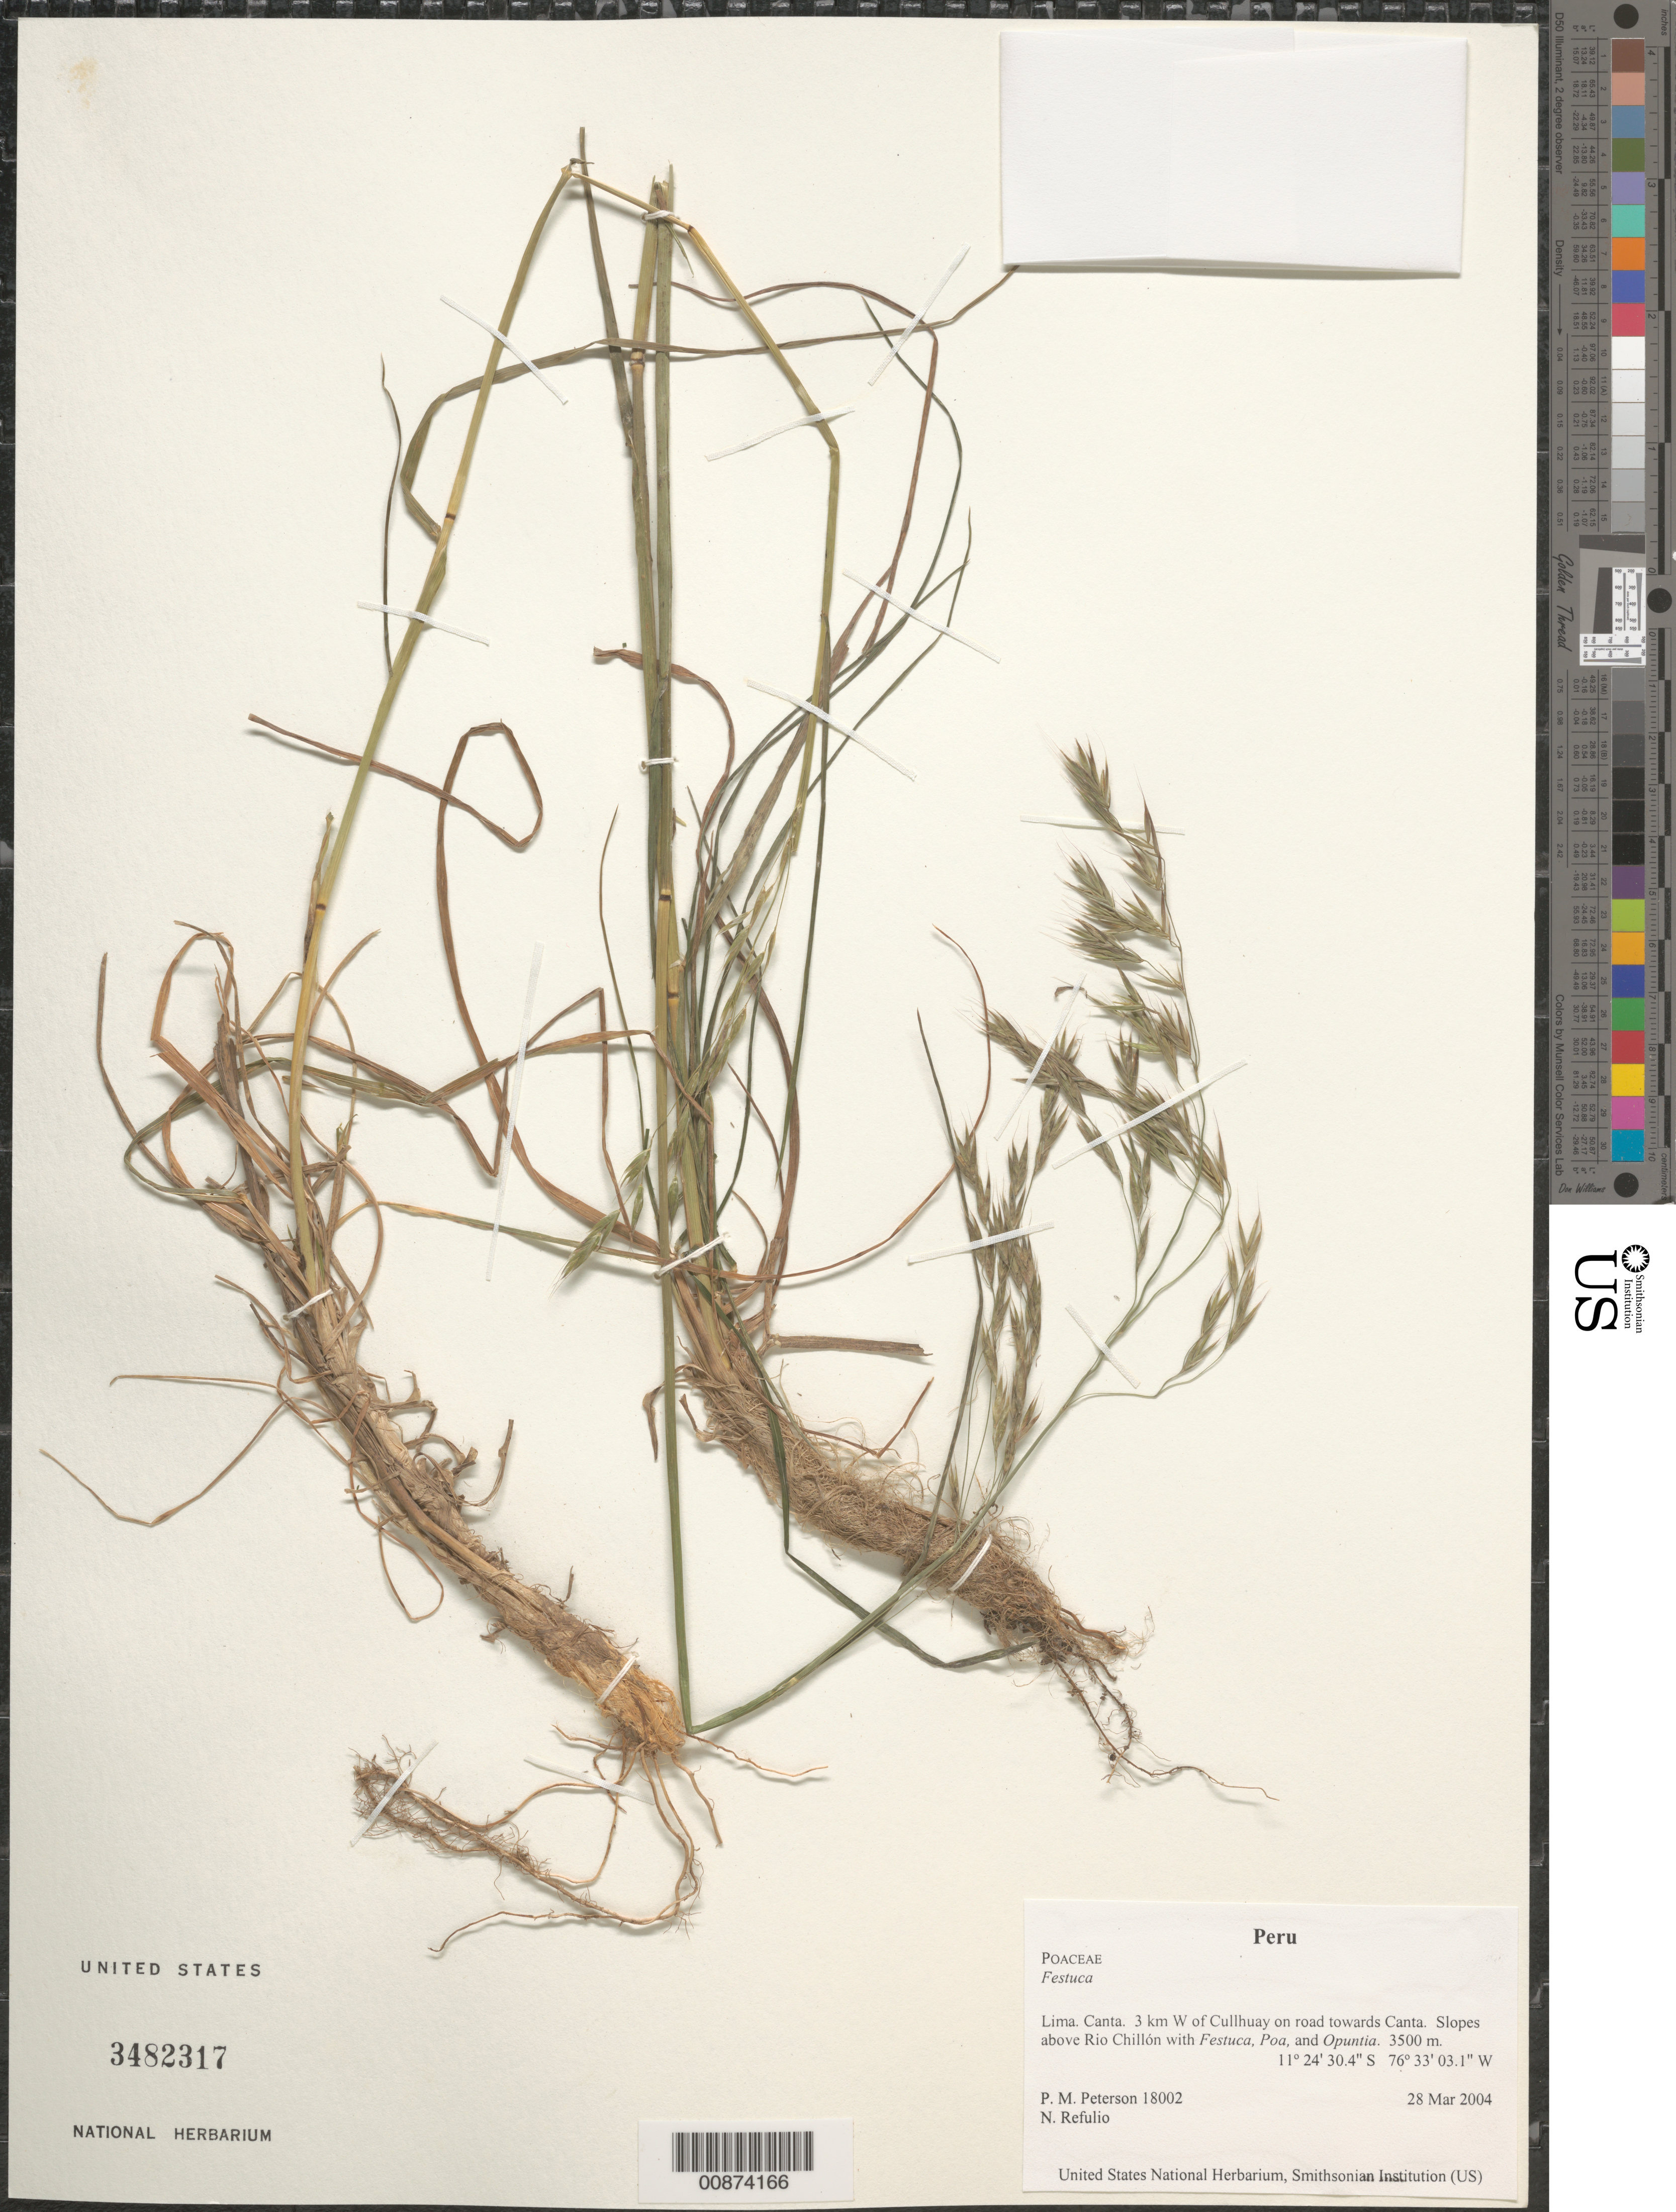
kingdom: Plantae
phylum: Tracheophyta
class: Liliopsida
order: Poales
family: Poaceae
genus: Festuca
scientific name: Festuca sp.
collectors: P. M. Peterson & N. Refulio-Rodríguez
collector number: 18002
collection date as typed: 28 Mar 2004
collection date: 2004-03-28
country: Peru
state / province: Lima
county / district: Canta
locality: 3 km W of Cullhuay on road towards Canta. Slopes above Rio Chillón with Festuca, Poa, and Opuntia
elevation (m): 3500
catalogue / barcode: US 3482317